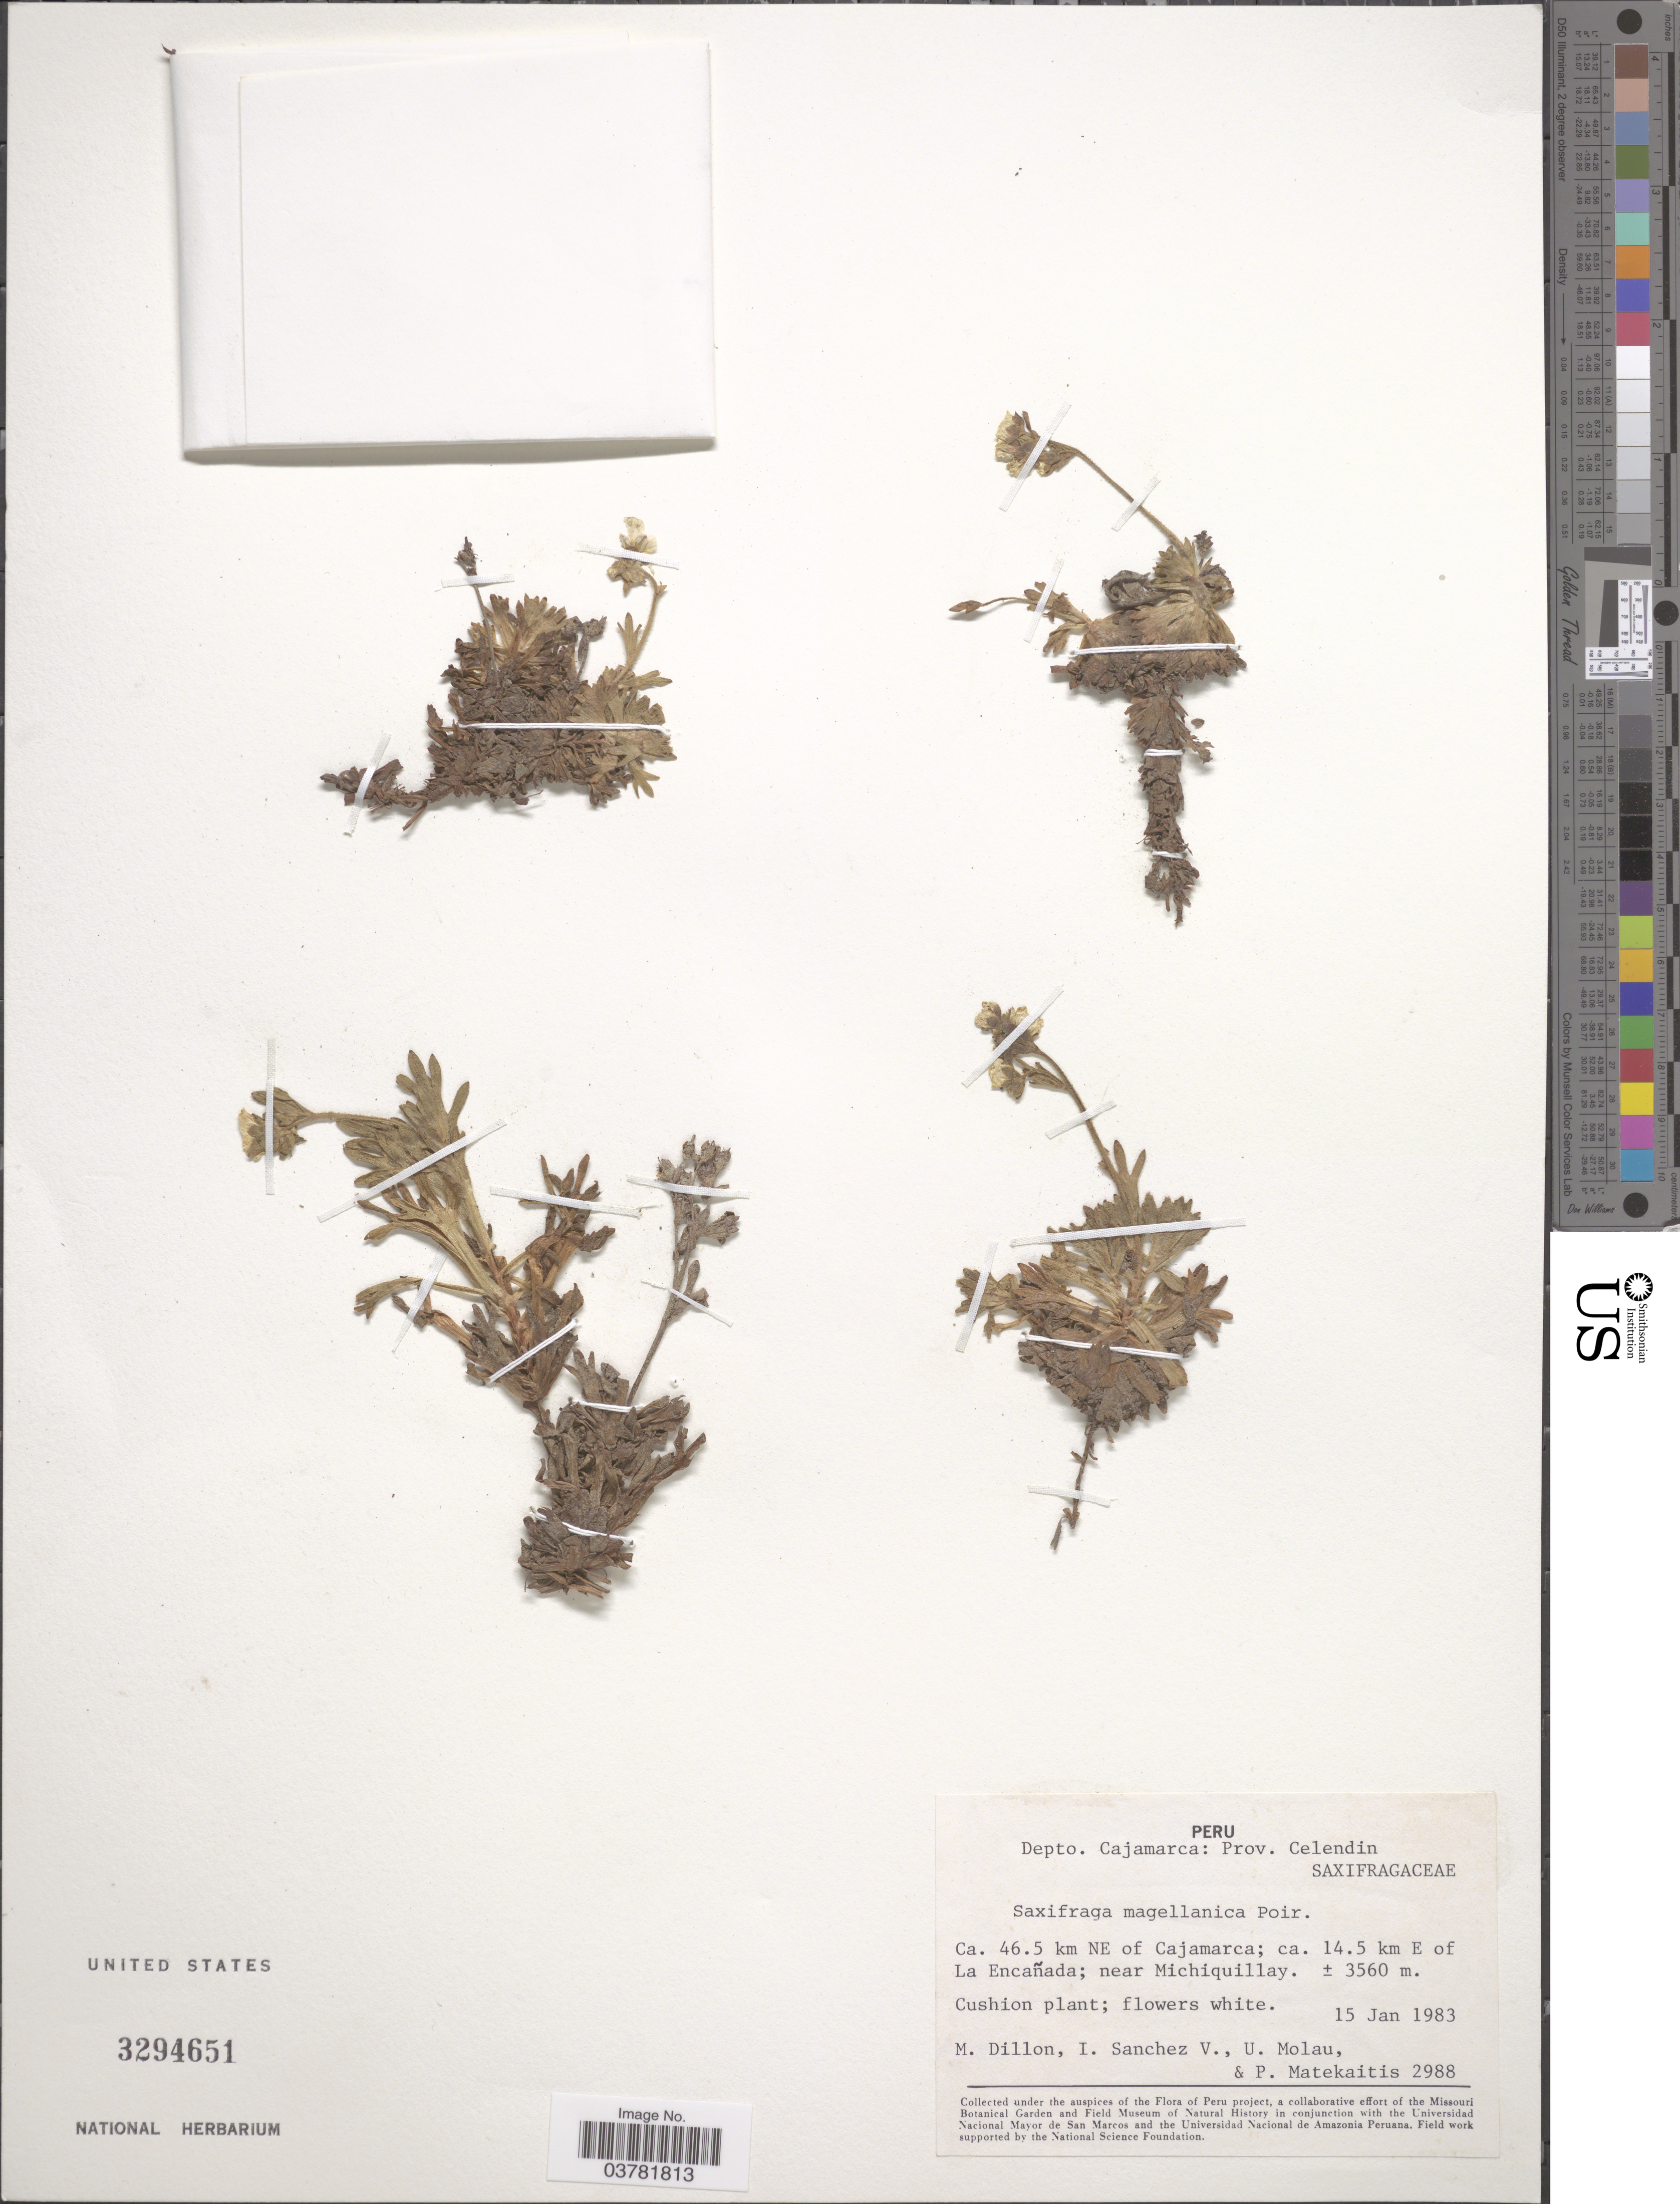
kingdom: Plantae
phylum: Tracheophyta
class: Magnoliopsida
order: Saxifragales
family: Saxifragaceae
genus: Saxifraga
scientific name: Saxifraga magellanica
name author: Poir.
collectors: M. O. Dillon, I. Sanchez, U. Molau & P. Matekaitis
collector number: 2988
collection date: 1983-01-15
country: Peru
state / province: Cajamarca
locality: Depto. Cajamarca: Prov. Celendin. Ca. 46.5 km NE of Cajamarca; ca. 14.5 km E of La Encañada; near Michiquillay.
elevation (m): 3560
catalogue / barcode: US 3294651